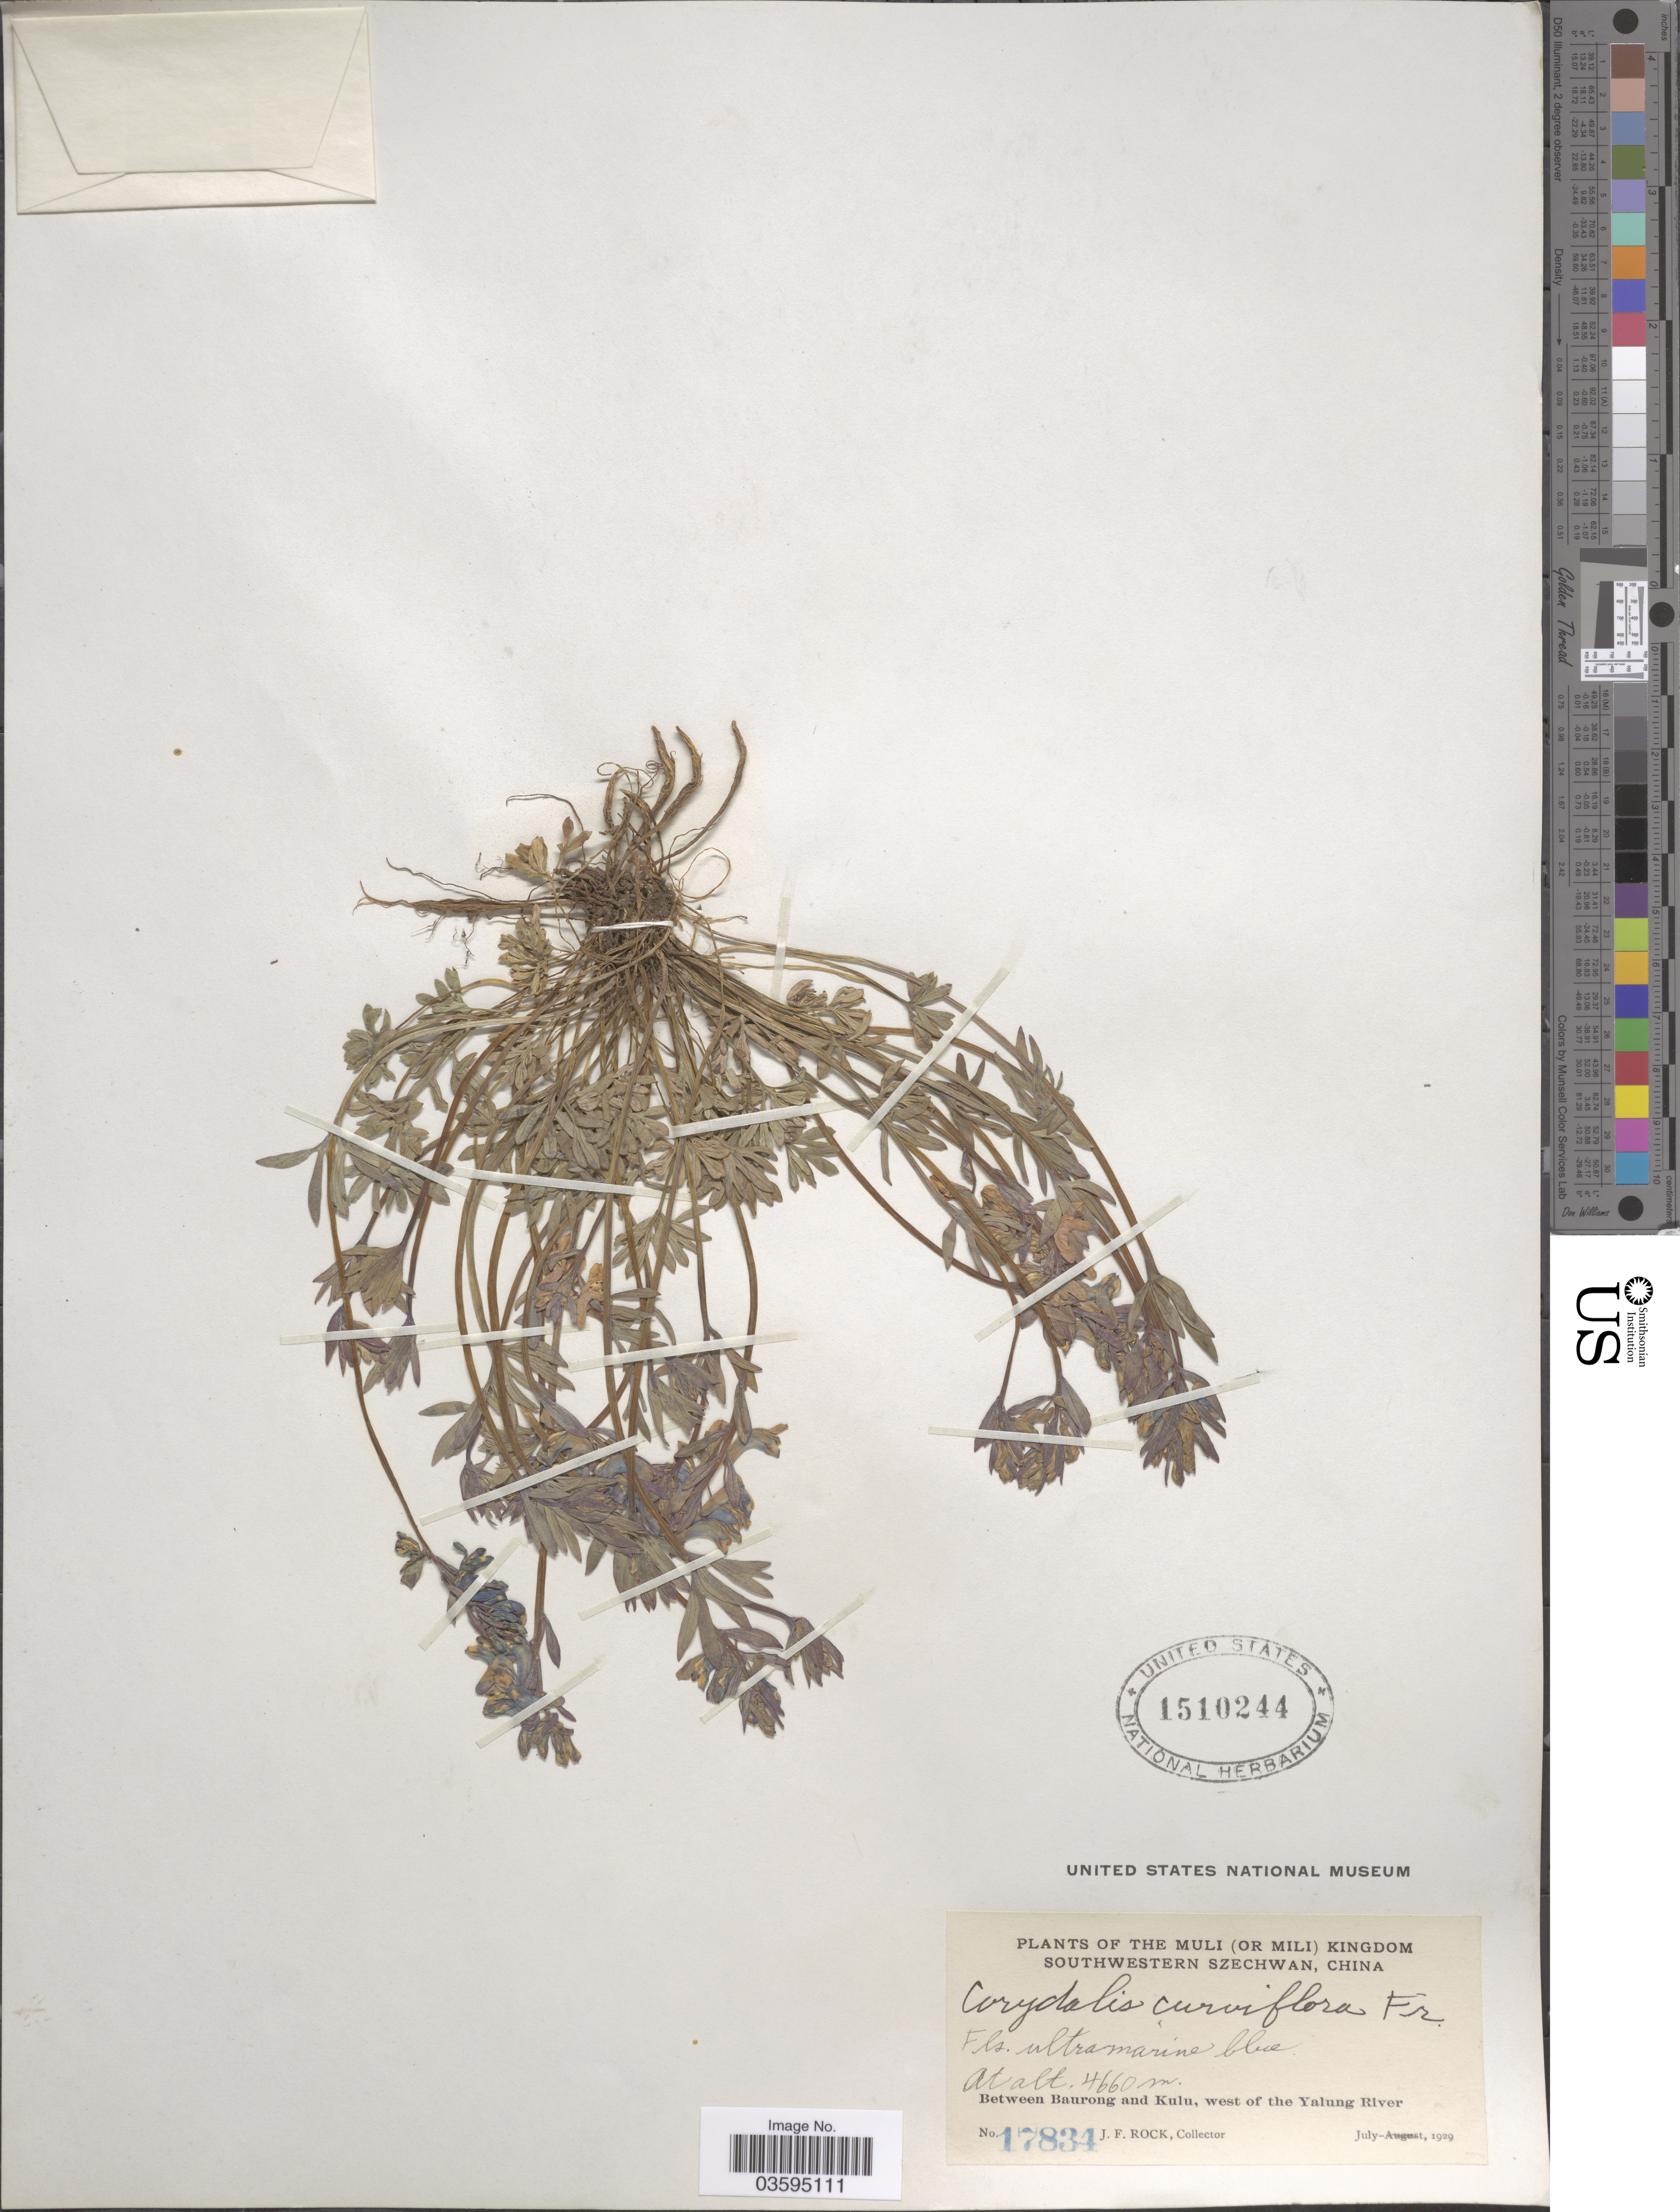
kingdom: Plantae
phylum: Tracheophyta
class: Magnoliopsida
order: Ranunculales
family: Papaveraceae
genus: Corydalis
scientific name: Corydalis curviflora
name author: Maxim. ex Hemsl.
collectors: J. Rock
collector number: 17834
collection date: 1929-07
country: China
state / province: Sichuan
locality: The Muli (or Mili) Kingdom. Southwestern Szechuan. Between Baurong and Kulu, west of the Yalung River.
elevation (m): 4660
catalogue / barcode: US 1510244